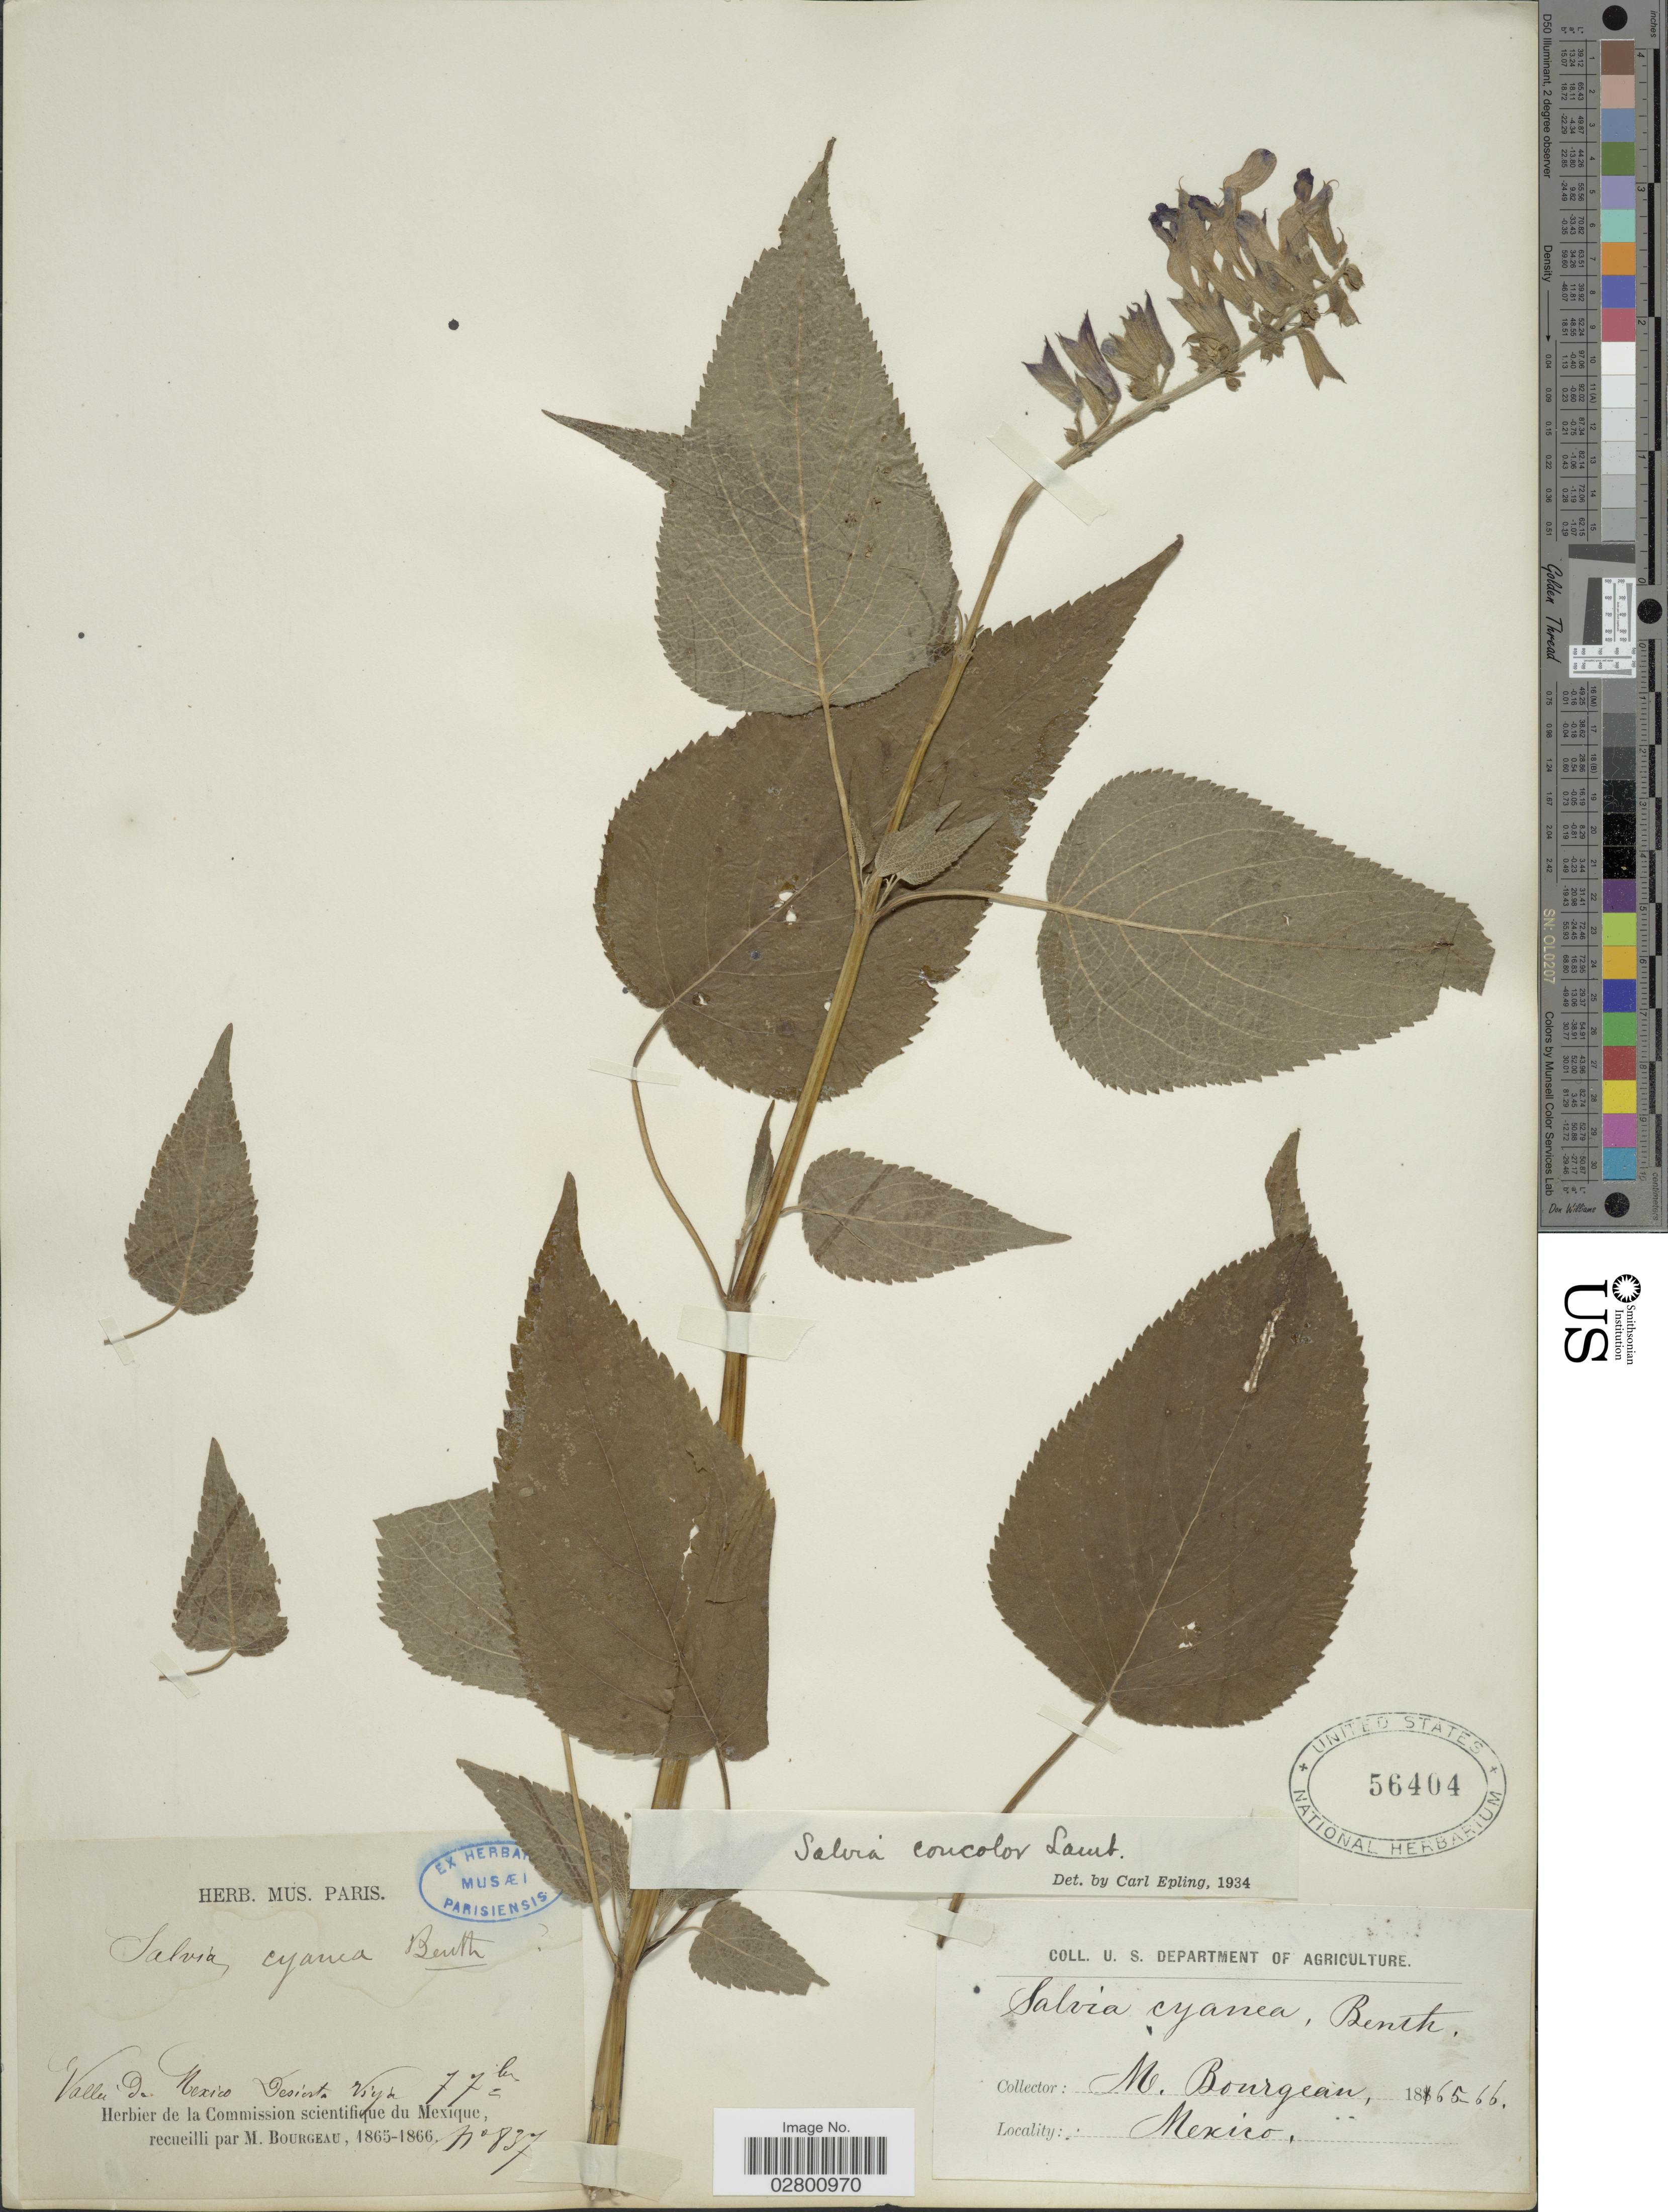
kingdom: Plantae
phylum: Tracheophyta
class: Magnoliopsida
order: Lamiales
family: Lamiaceae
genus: Salvia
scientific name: Salvia concolor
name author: Lamb. ex Benth.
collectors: M. Bourgeau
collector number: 837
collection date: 1865-09-07/1866-09-07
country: Mexico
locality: Valleé de Mexico. Desierto Viejo.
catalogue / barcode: US 56404